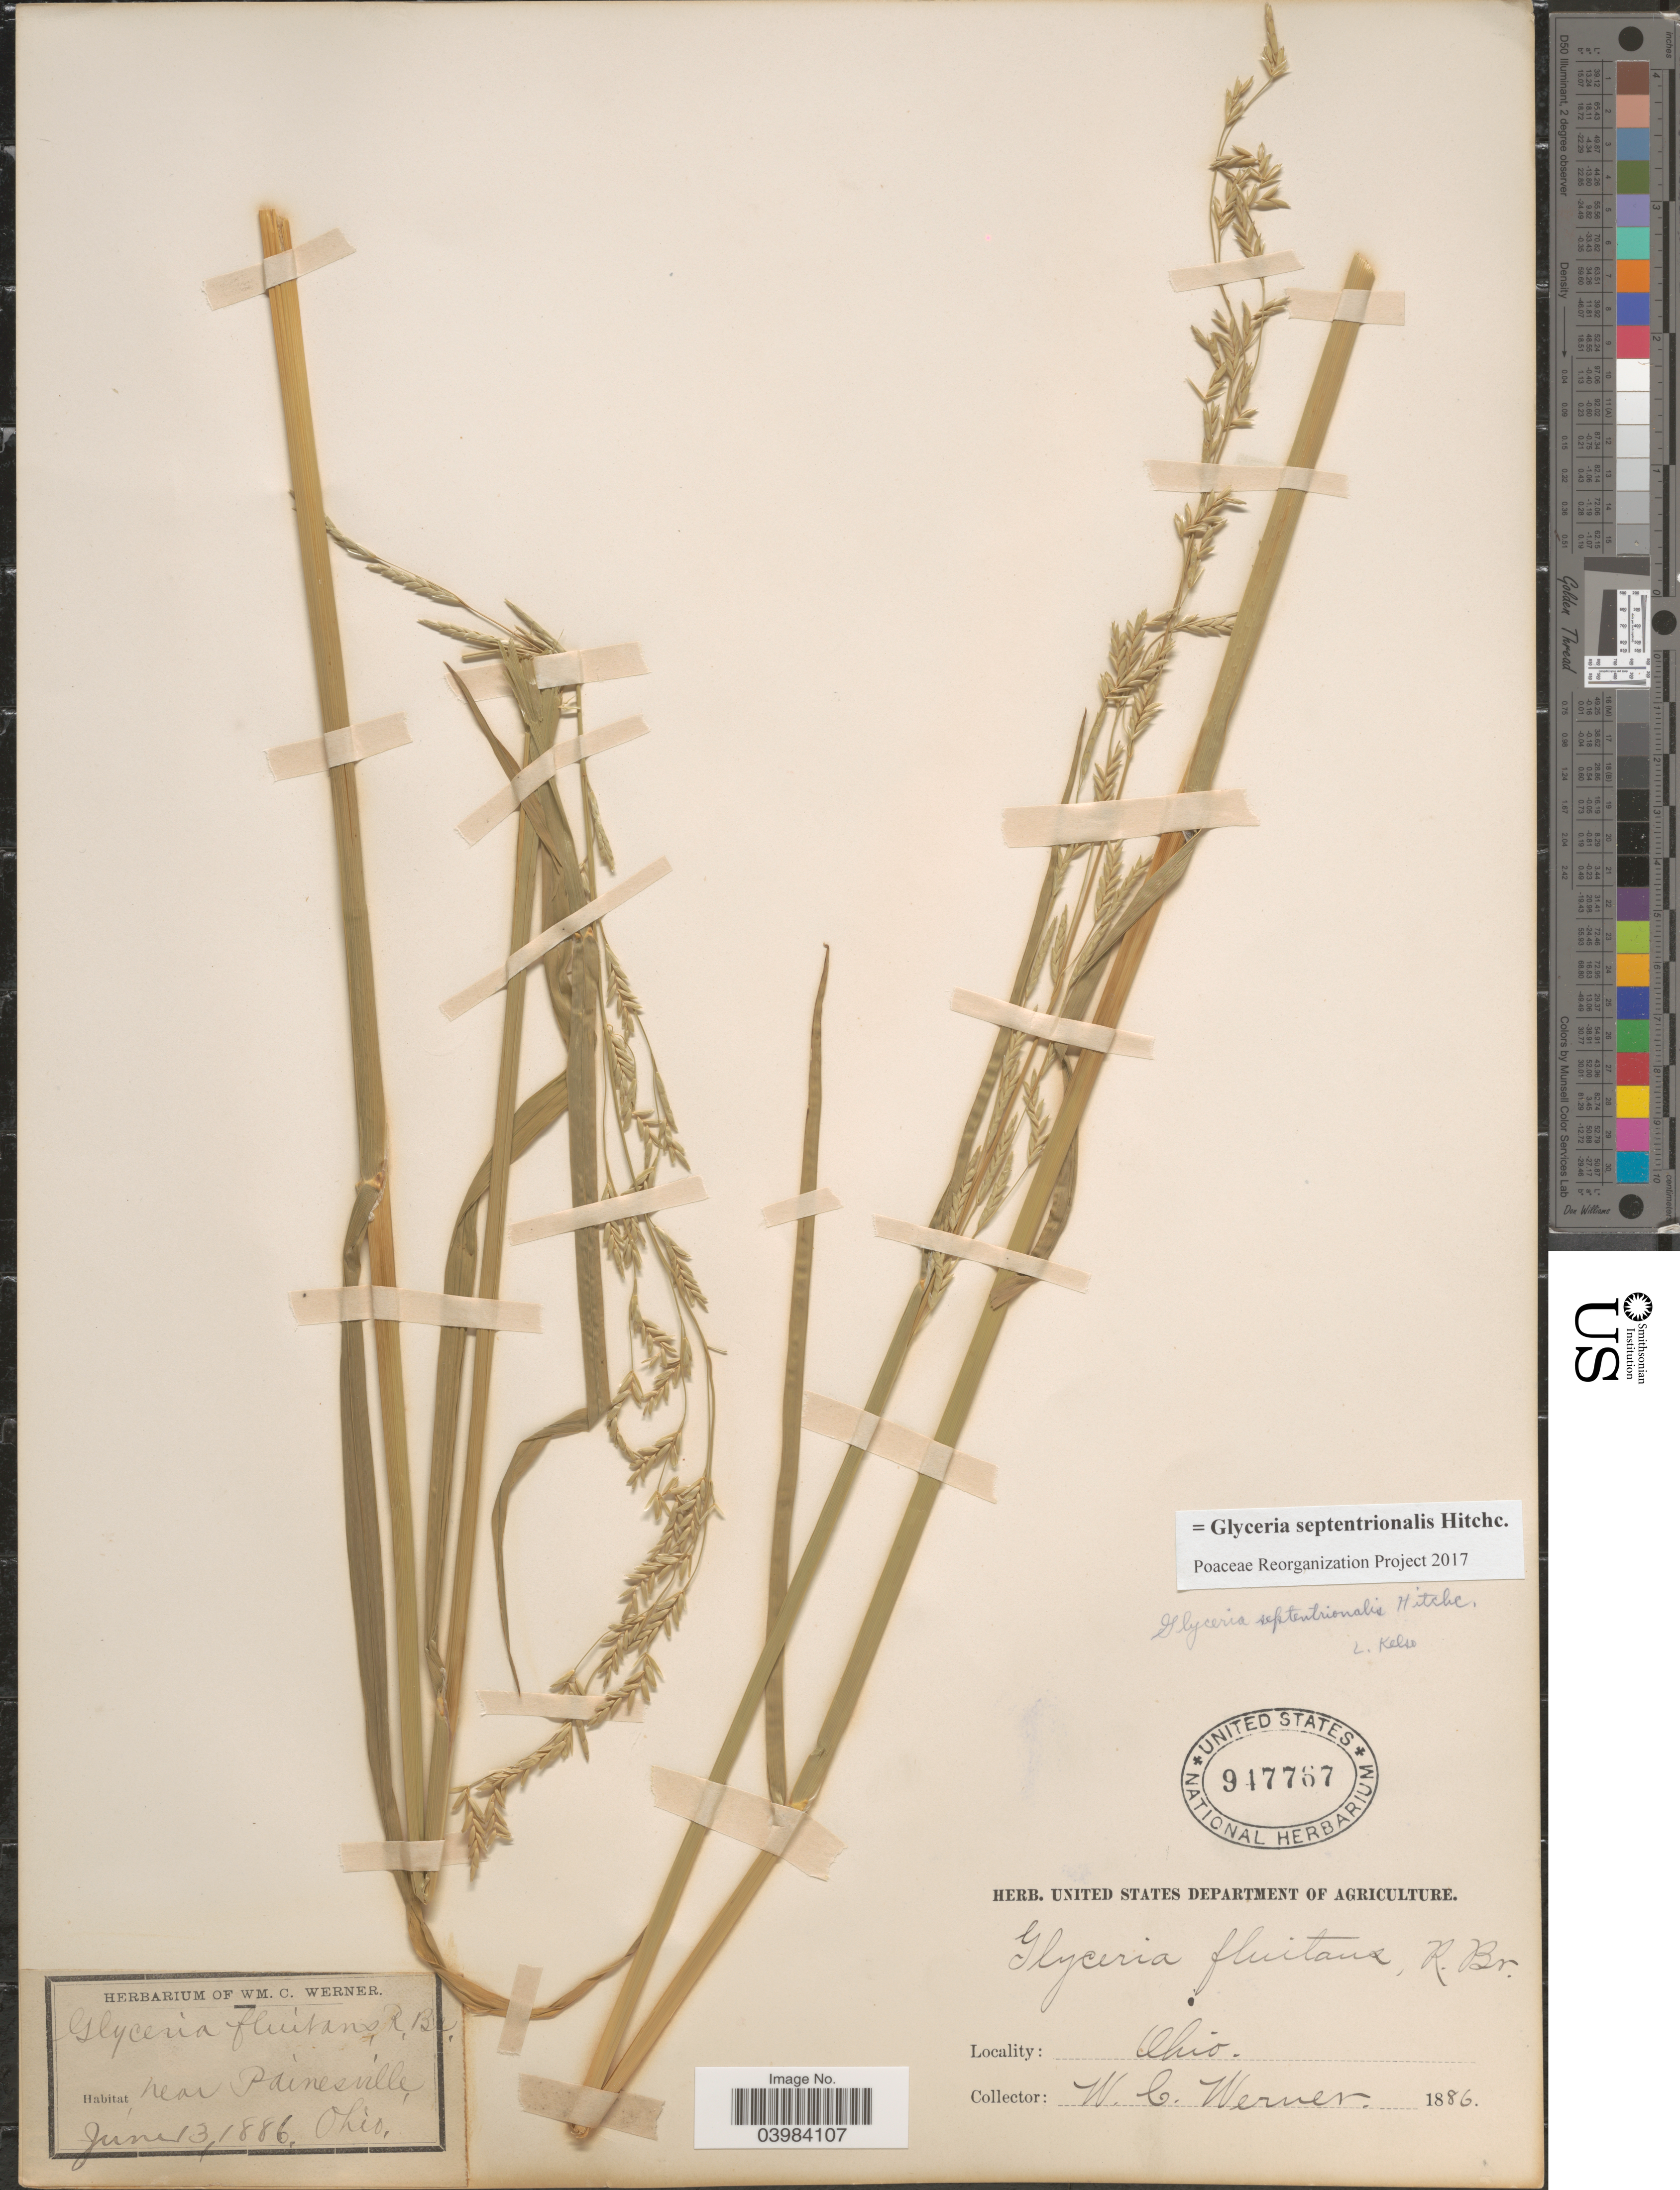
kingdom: Plantae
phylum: Tracheophyta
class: Liliopsida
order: Poales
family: Poaceae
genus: Glyceria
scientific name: Glyceria septentrionalis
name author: Hitchc.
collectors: W. Werner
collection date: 1886-06-13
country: United States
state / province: Ohio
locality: Near Painesville.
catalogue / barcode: US 947767